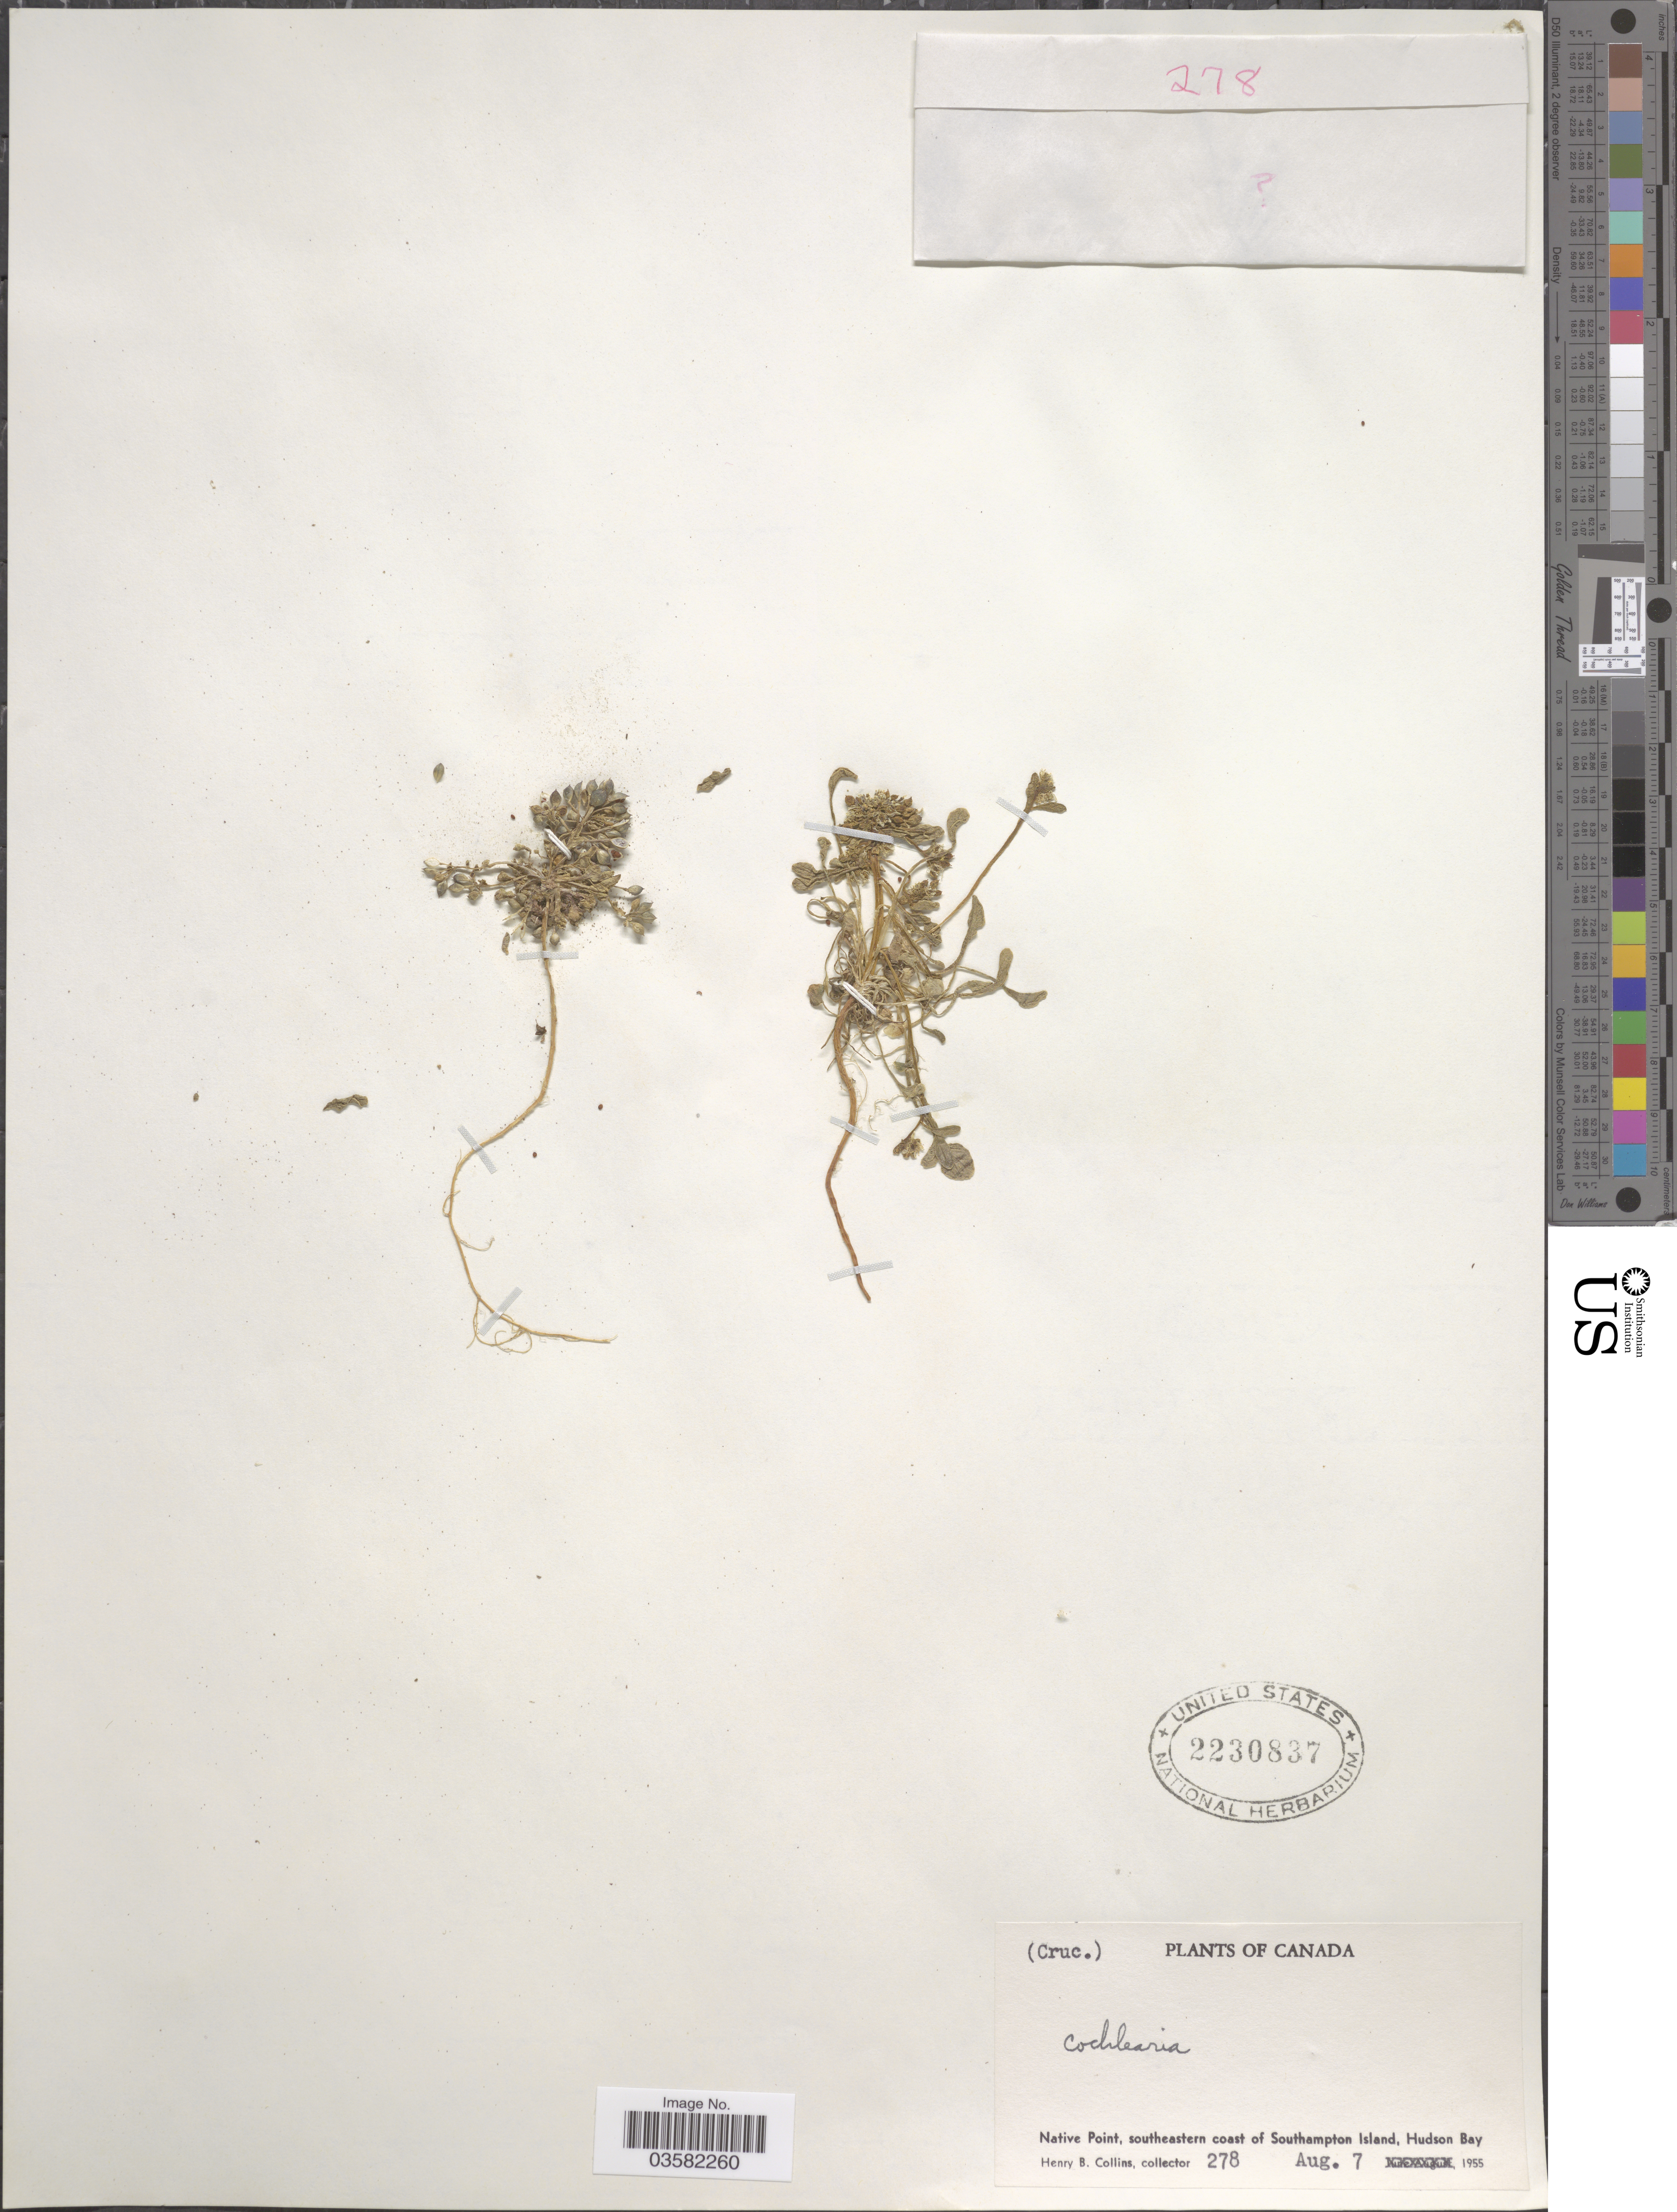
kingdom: Plantae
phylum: Tracheophyta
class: Magnoliopsida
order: Brassicales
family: Brassicaceae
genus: Cochlearia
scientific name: Cochlearia sp.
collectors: H. Collins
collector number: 278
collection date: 1955-08-07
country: Canada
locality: Native Point, southeastern coast of Southampton Island, Hudson Bay.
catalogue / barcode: US 2230837